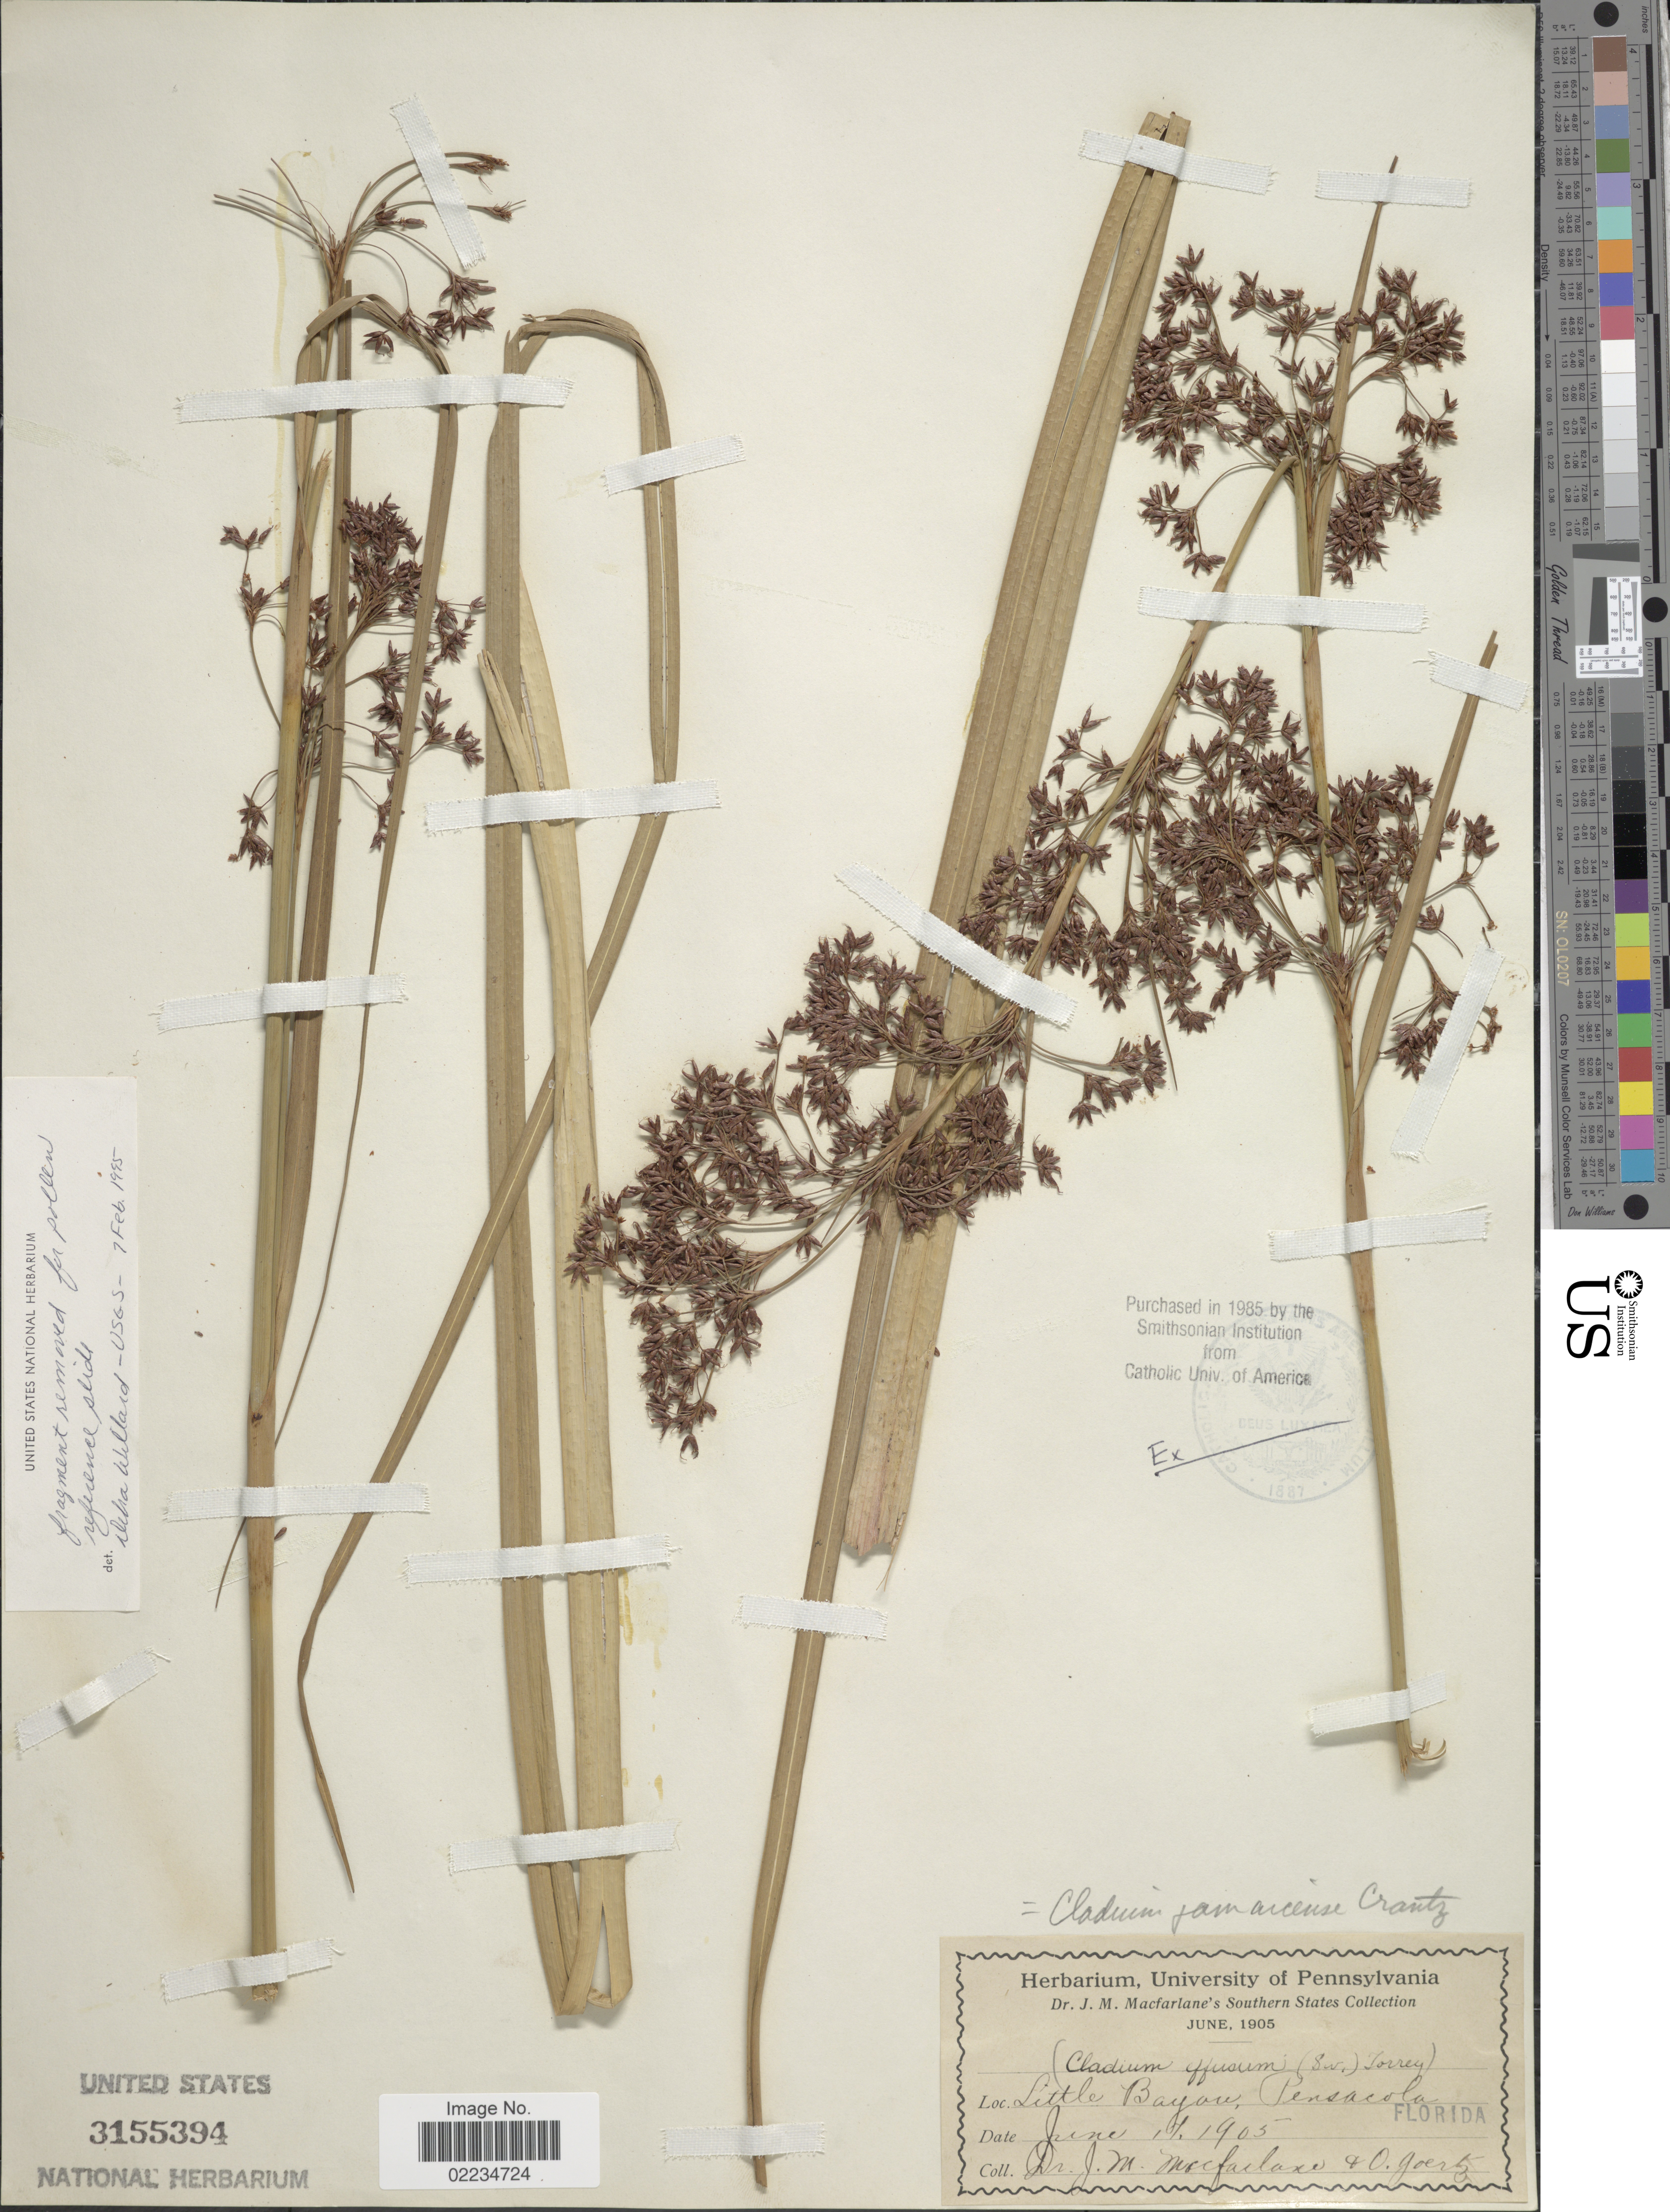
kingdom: Plantae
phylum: Tracheophyta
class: Liliopsida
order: Poales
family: Cyperaceae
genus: Cladium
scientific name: Cladium jamaicense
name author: Crantz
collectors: J. Macfarlane & O. Goertz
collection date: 1905-06-17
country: United States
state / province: Florida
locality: Little Bayon, Pensacola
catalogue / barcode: US 3155394